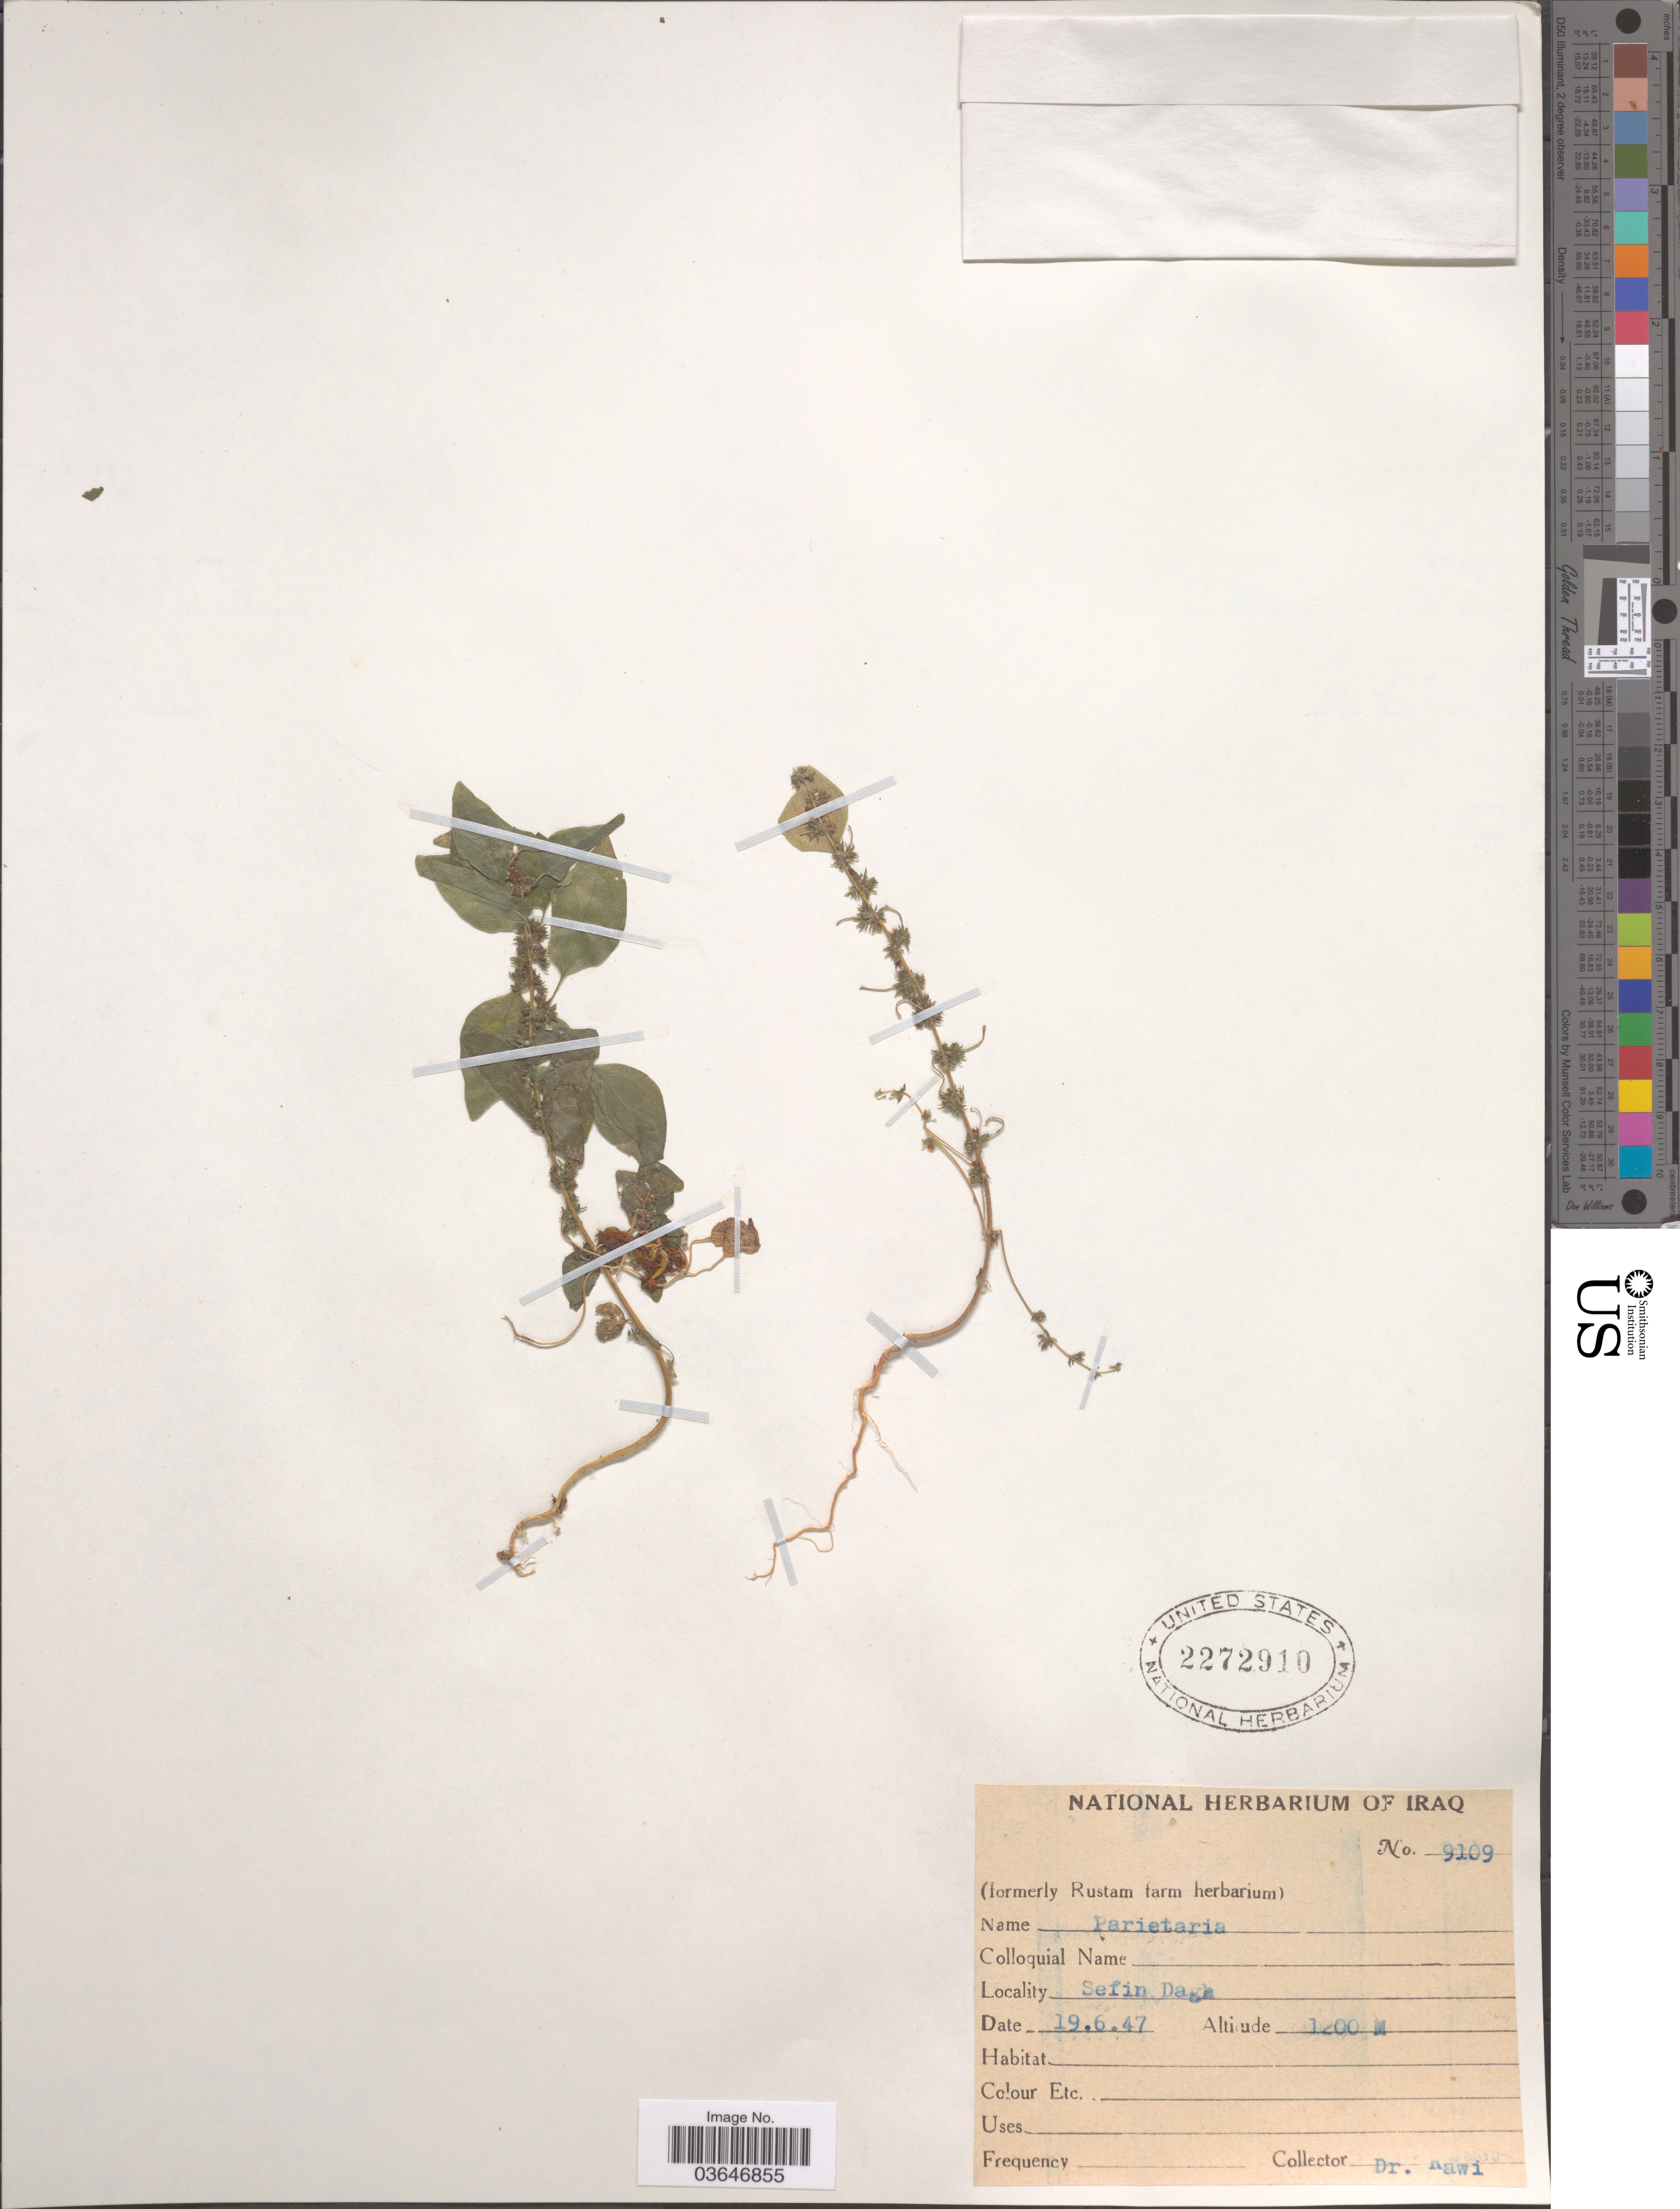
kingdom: Plantae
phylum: Tracheophyta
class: Magnoliopsida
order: Rosales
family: Urticaceae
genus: Parietaria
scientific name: Parietaria sp.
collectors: -. Rawi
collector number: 9109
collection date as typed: Transcribed d/m/y: 19/6/47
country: Iraq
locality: Sefin Dagh.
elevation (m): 1200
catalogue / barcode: US 2272910